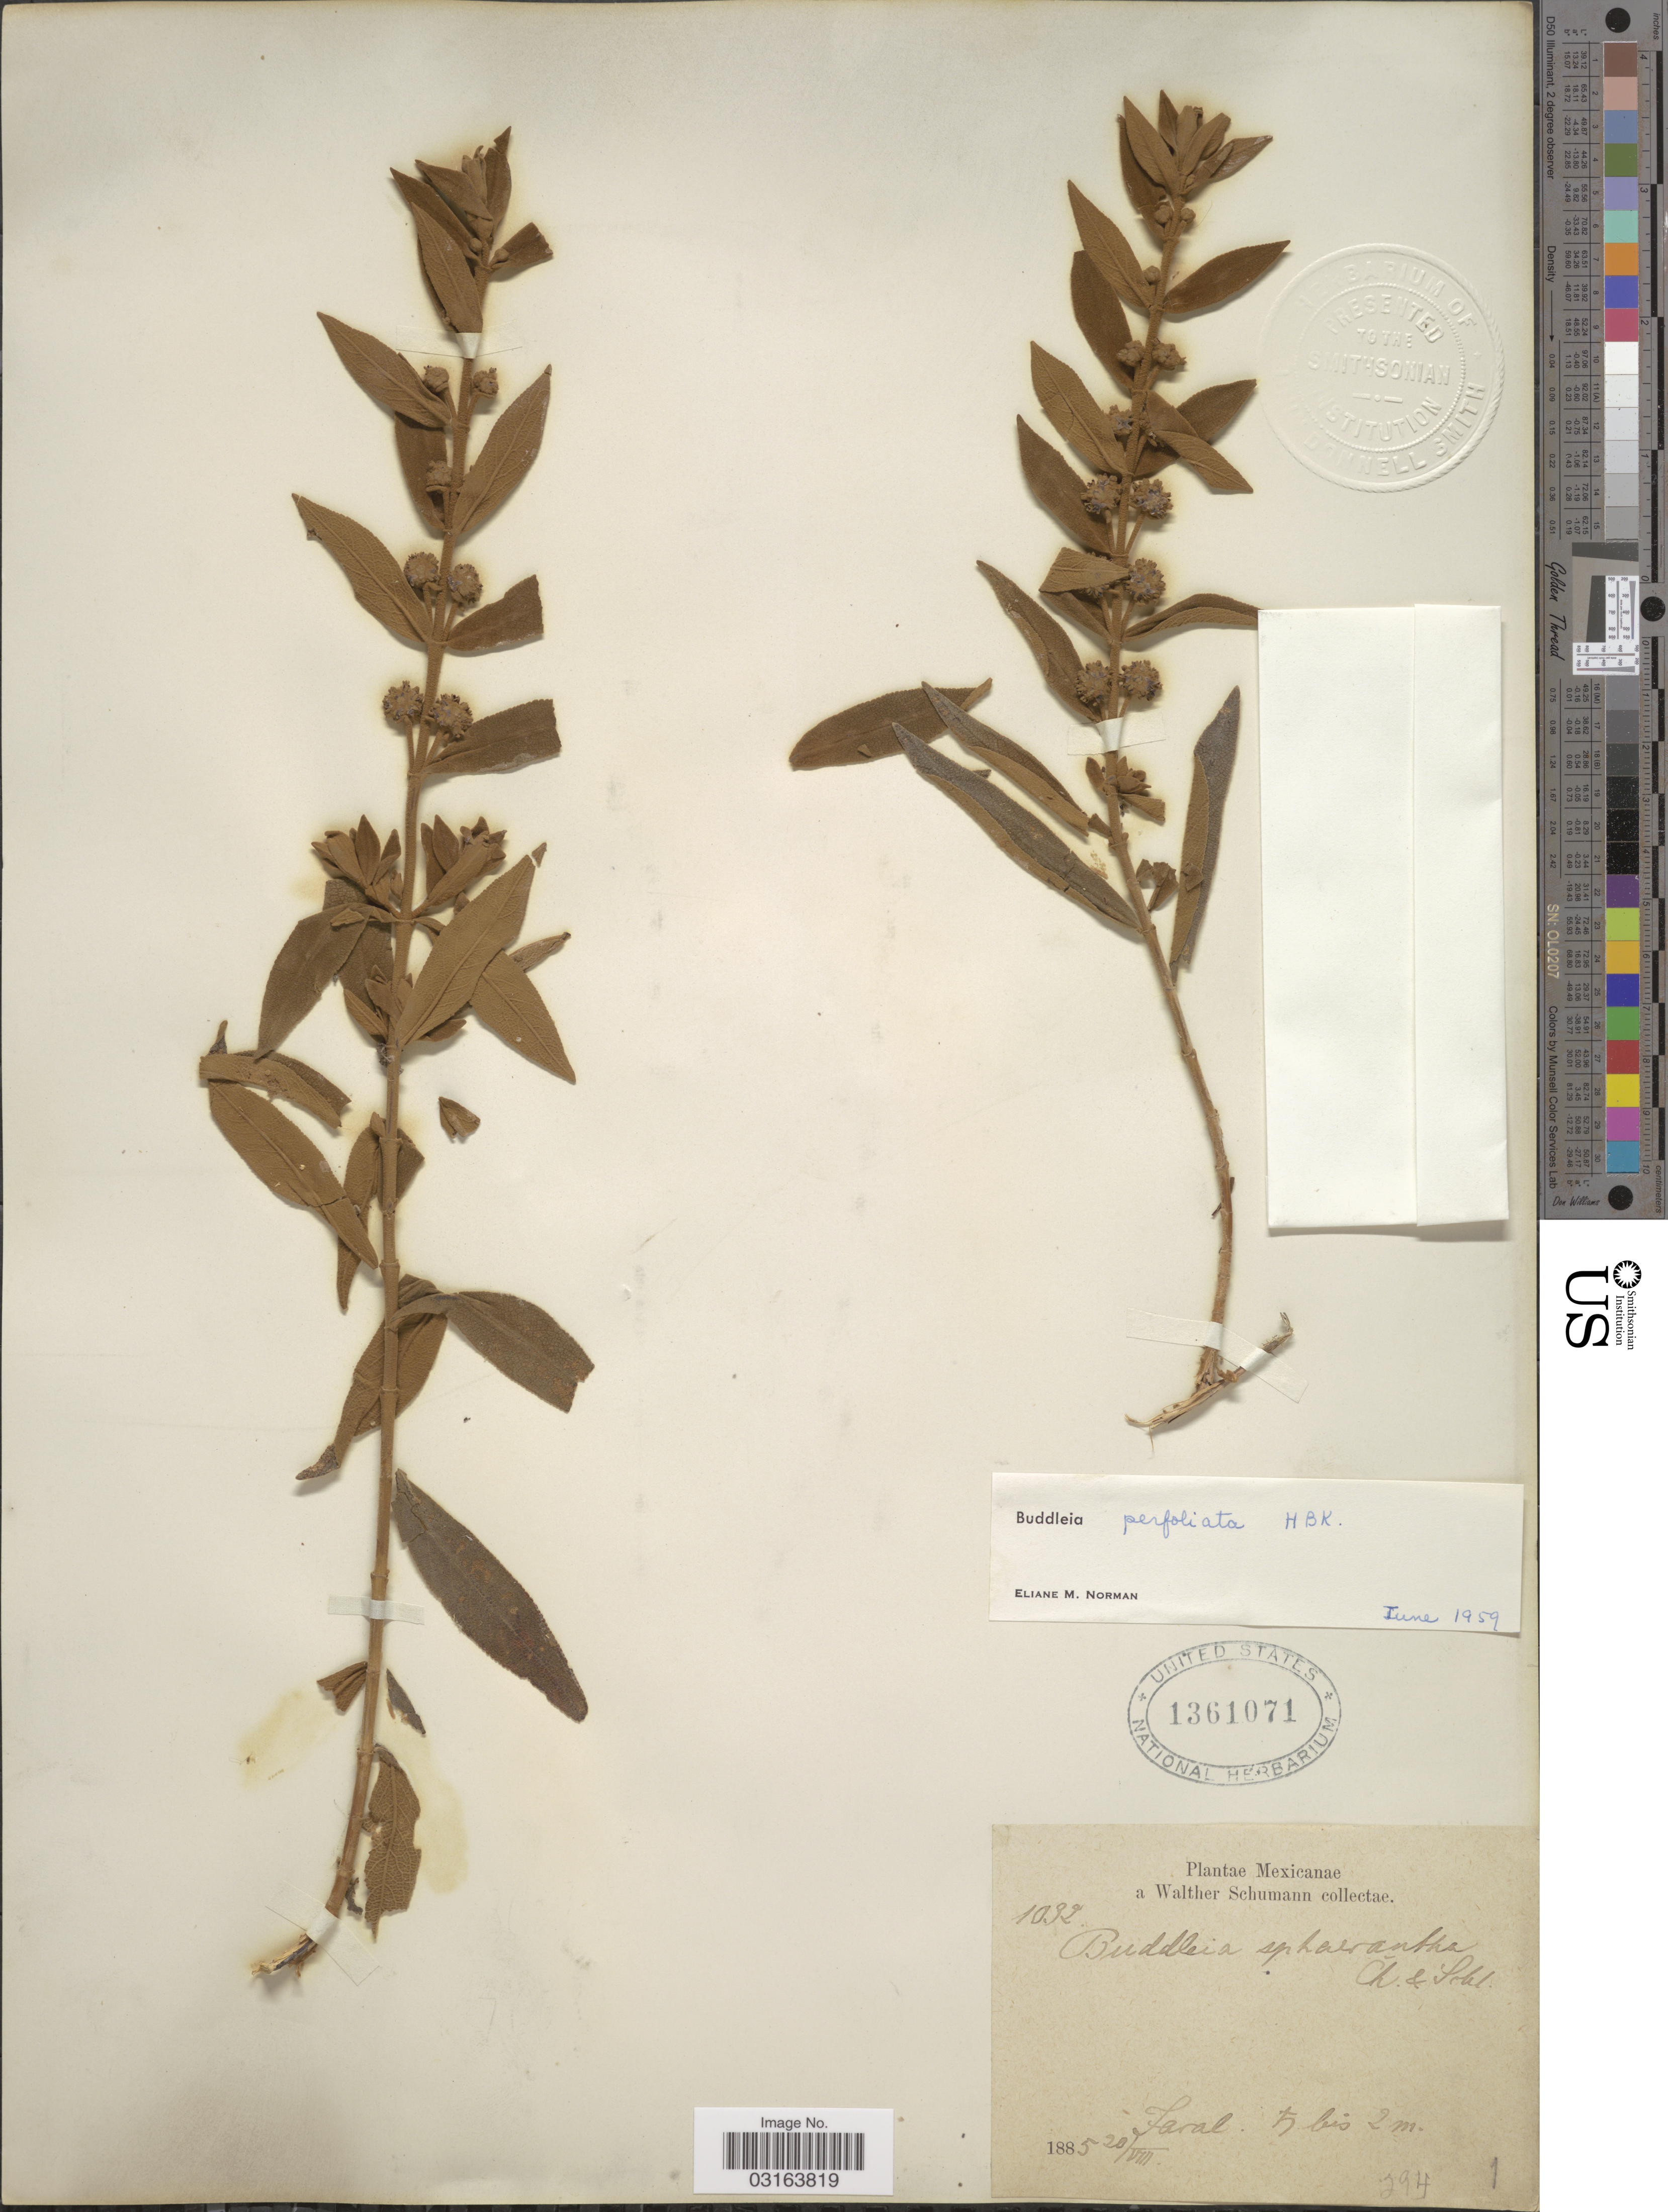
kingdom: Plantae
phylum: Tracheophyta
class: Magnoliopsida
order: Lamiales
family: Scrophulariaceae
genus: Buddleja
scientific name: Buddleja perfoliata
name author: Kunth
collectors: W. Schumann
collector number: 1032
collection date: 1885-08-20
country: Mexico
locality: Taral.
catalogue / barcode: US 1361071